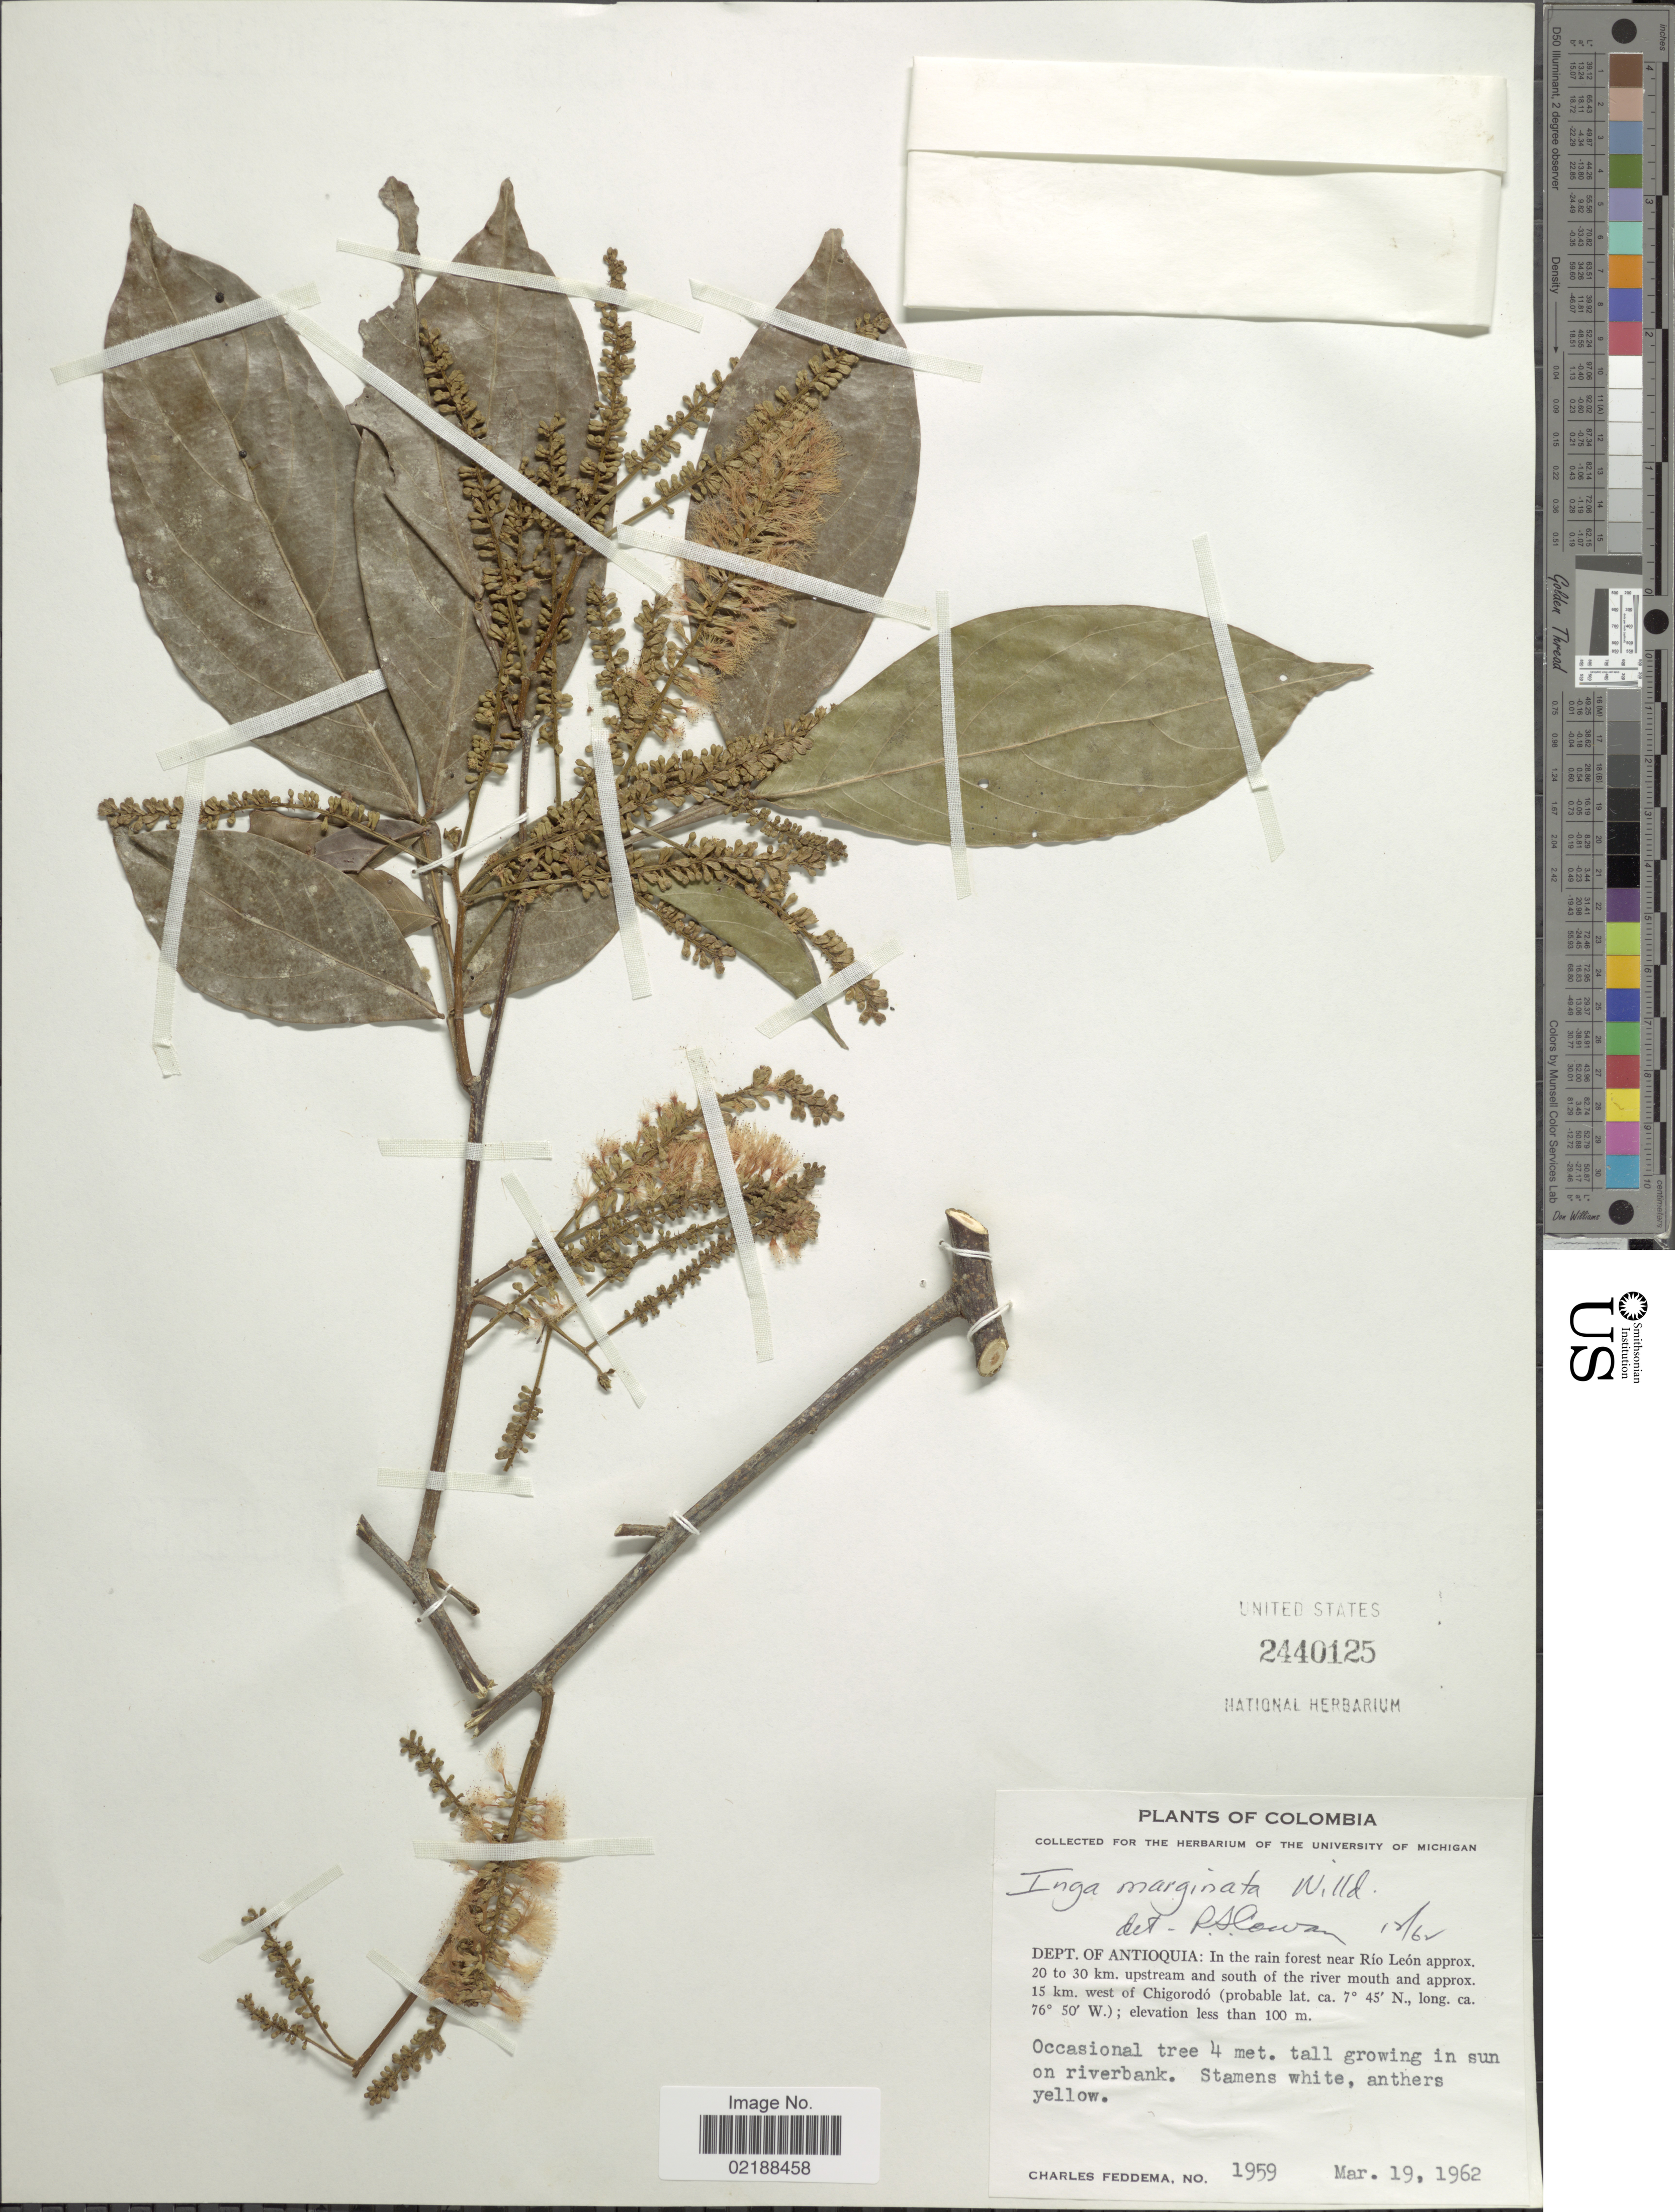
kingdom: Plantae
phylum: Tracheophyta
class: Magnoliopsida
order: Fabales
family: Fabaceae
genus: Inga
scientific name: Inga marginata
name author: Willd.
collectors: C. Feddema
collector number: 1959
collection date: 1962-03-19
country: Colombia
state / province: Antioquia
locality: Dept. of Antioquia: In the rain forest near Río León approx. 20 to 30 km. upstream and south of the river mouth and approx. 15 km west of Chigorodó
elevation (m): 100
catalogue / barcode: US 2440125